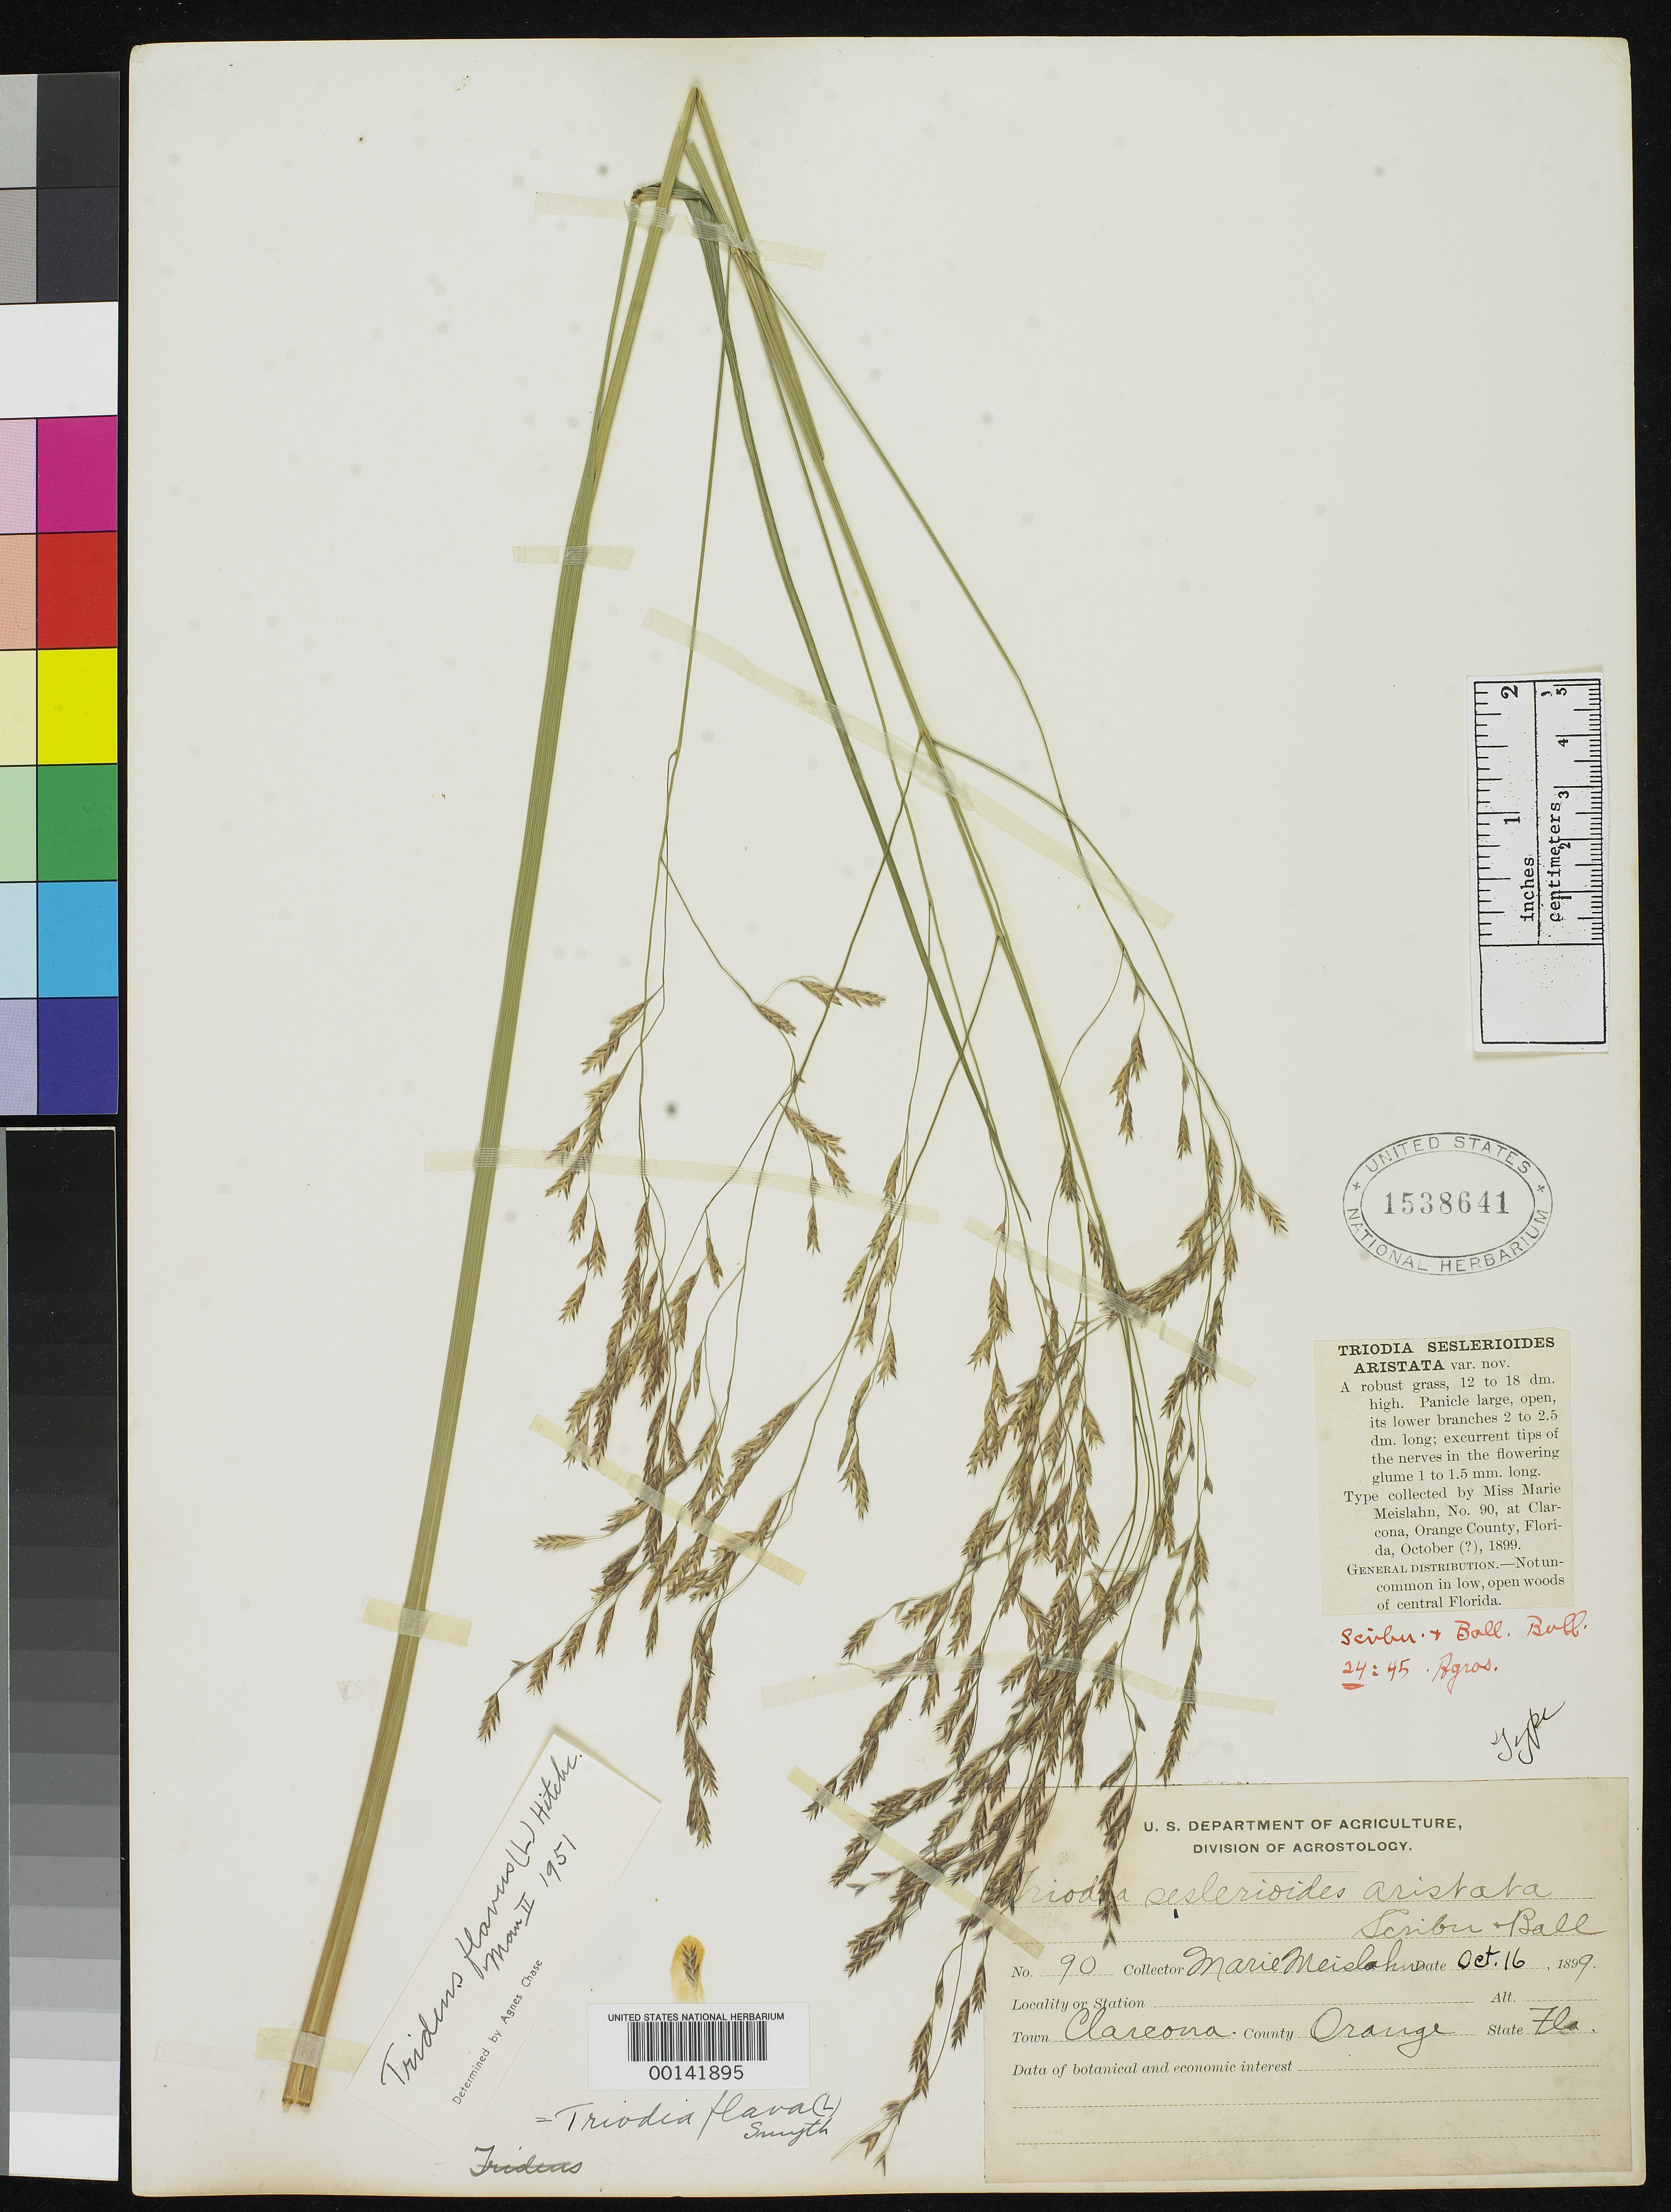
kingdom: Plantae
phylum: Tracheophyta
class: Liliopsida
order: Poales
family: Poaceae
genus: Triodia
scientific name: Triodia seslerioides var. aristata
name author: Scribn. & C.R. Ball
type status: Holotype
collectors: M. Meislahn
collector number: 90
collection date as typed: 16 Oct 1899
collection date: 1899-10-16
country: United States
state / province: Florida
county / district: Orange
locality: Clarcona.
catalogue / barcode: US 1538641